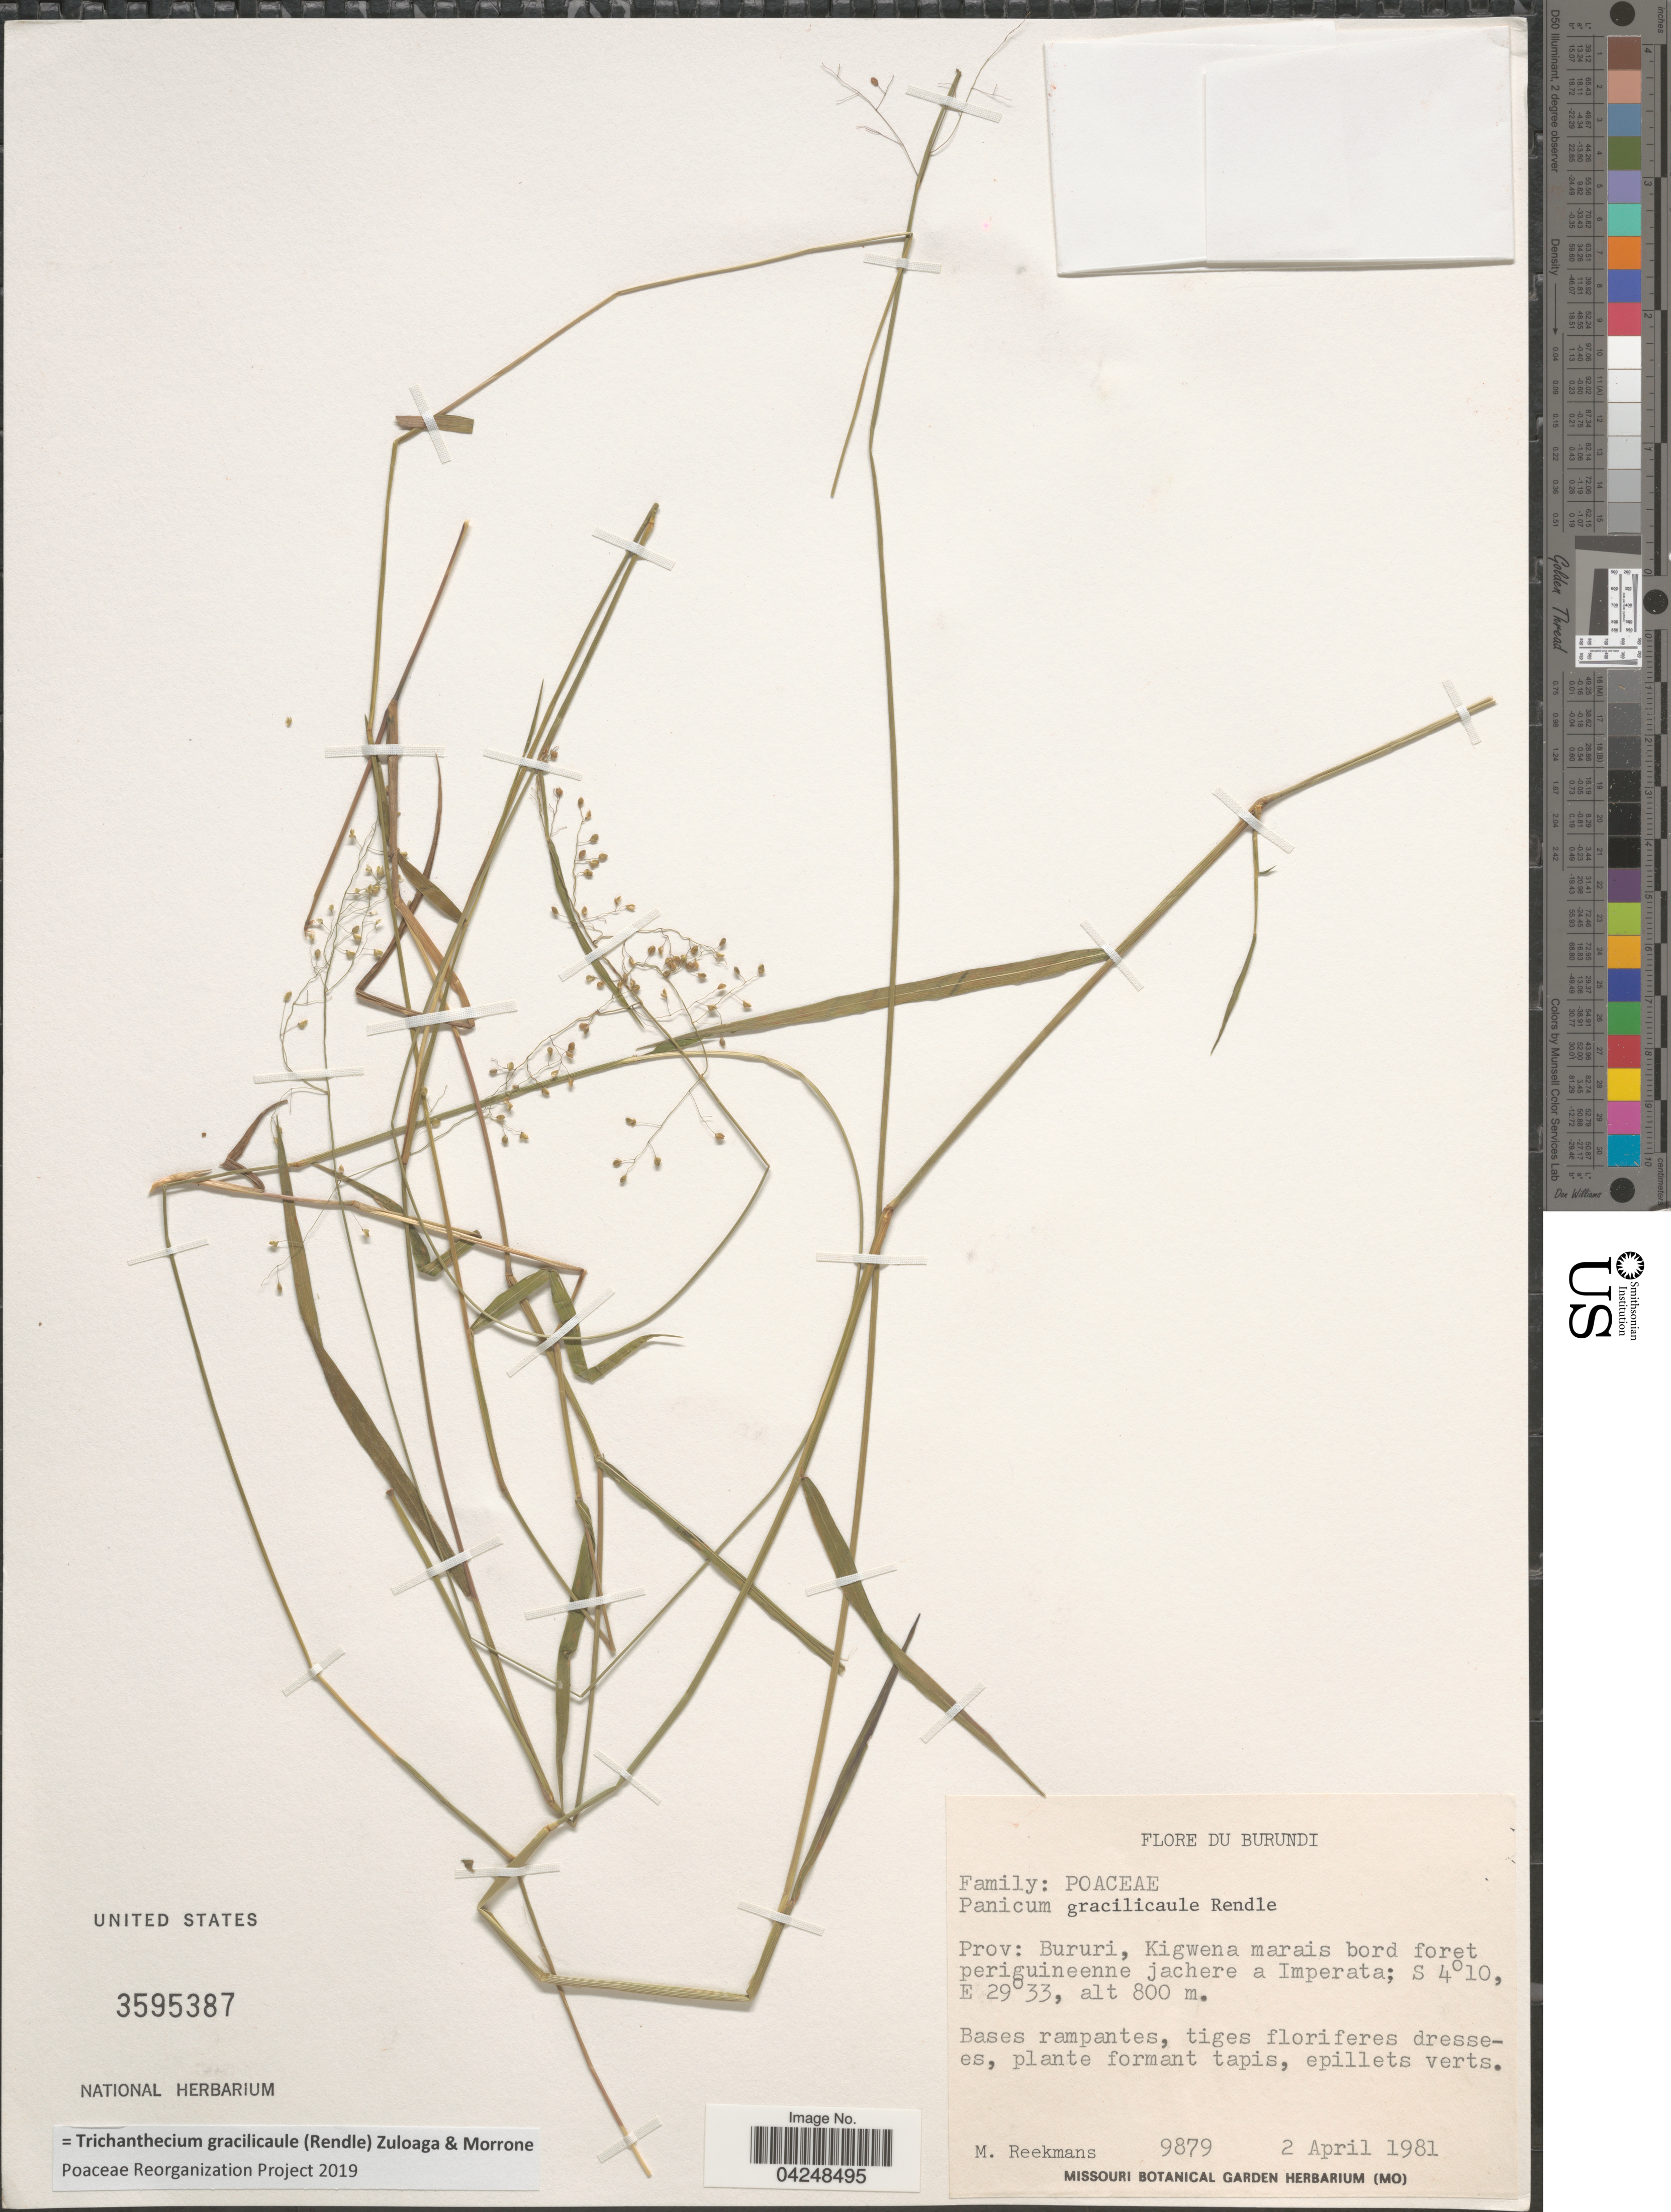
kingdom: Plantae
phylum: Tracheophyta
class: Liliopsida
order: Poales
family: Poaceae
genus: Trichanthecium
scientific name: Trichanthecium gracilicaule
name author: (Rendle) Zuloaga & Morrone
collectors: M. Reekmans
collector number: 9879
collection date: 1981-04-02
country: Burundi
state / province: Bururi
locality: Kigwena marais bord foret periguineenne jachere a Imperata.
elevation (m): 800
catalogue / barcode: US 3595387